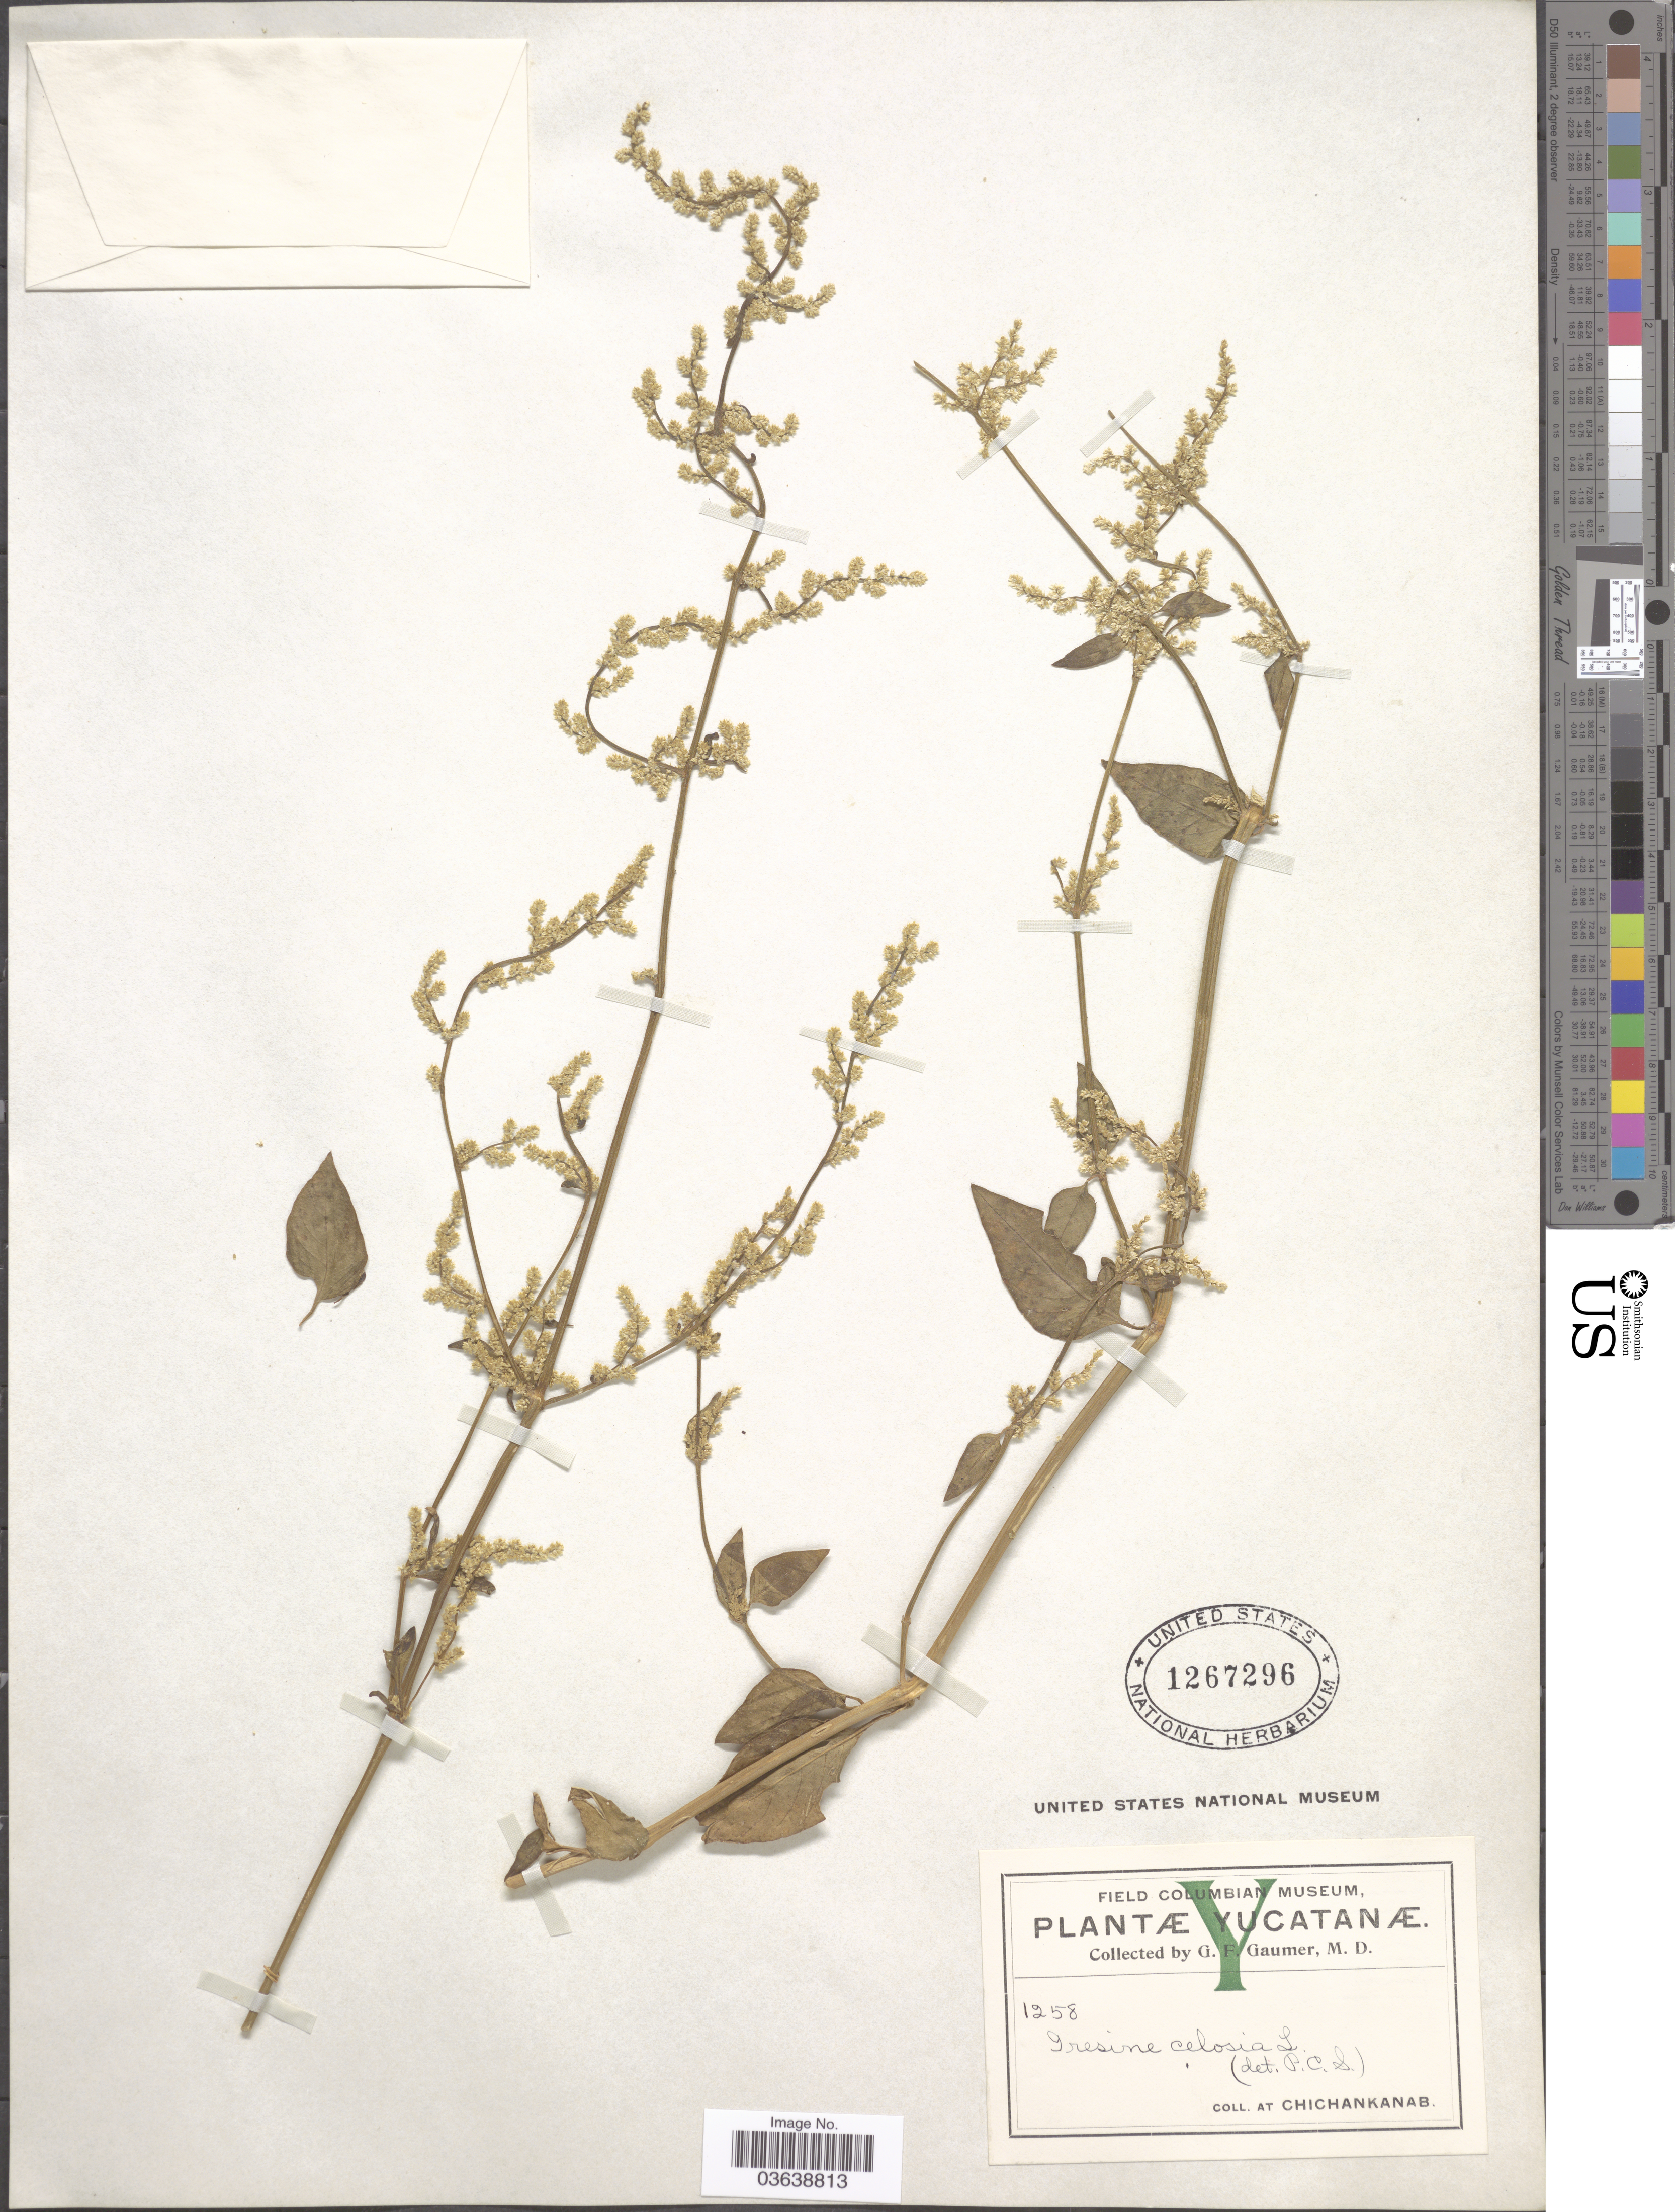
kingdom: Plantae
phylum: Tracheophyta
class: Magnoliopsida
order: Caryophyllales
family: Amaranthaceae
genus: Iresine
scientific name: Iresine celosia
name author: L.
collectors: G. F. Gaumer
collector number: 1258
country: Mexico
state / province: Yucatán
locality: At Chichankanab.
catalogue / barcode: US 1267296